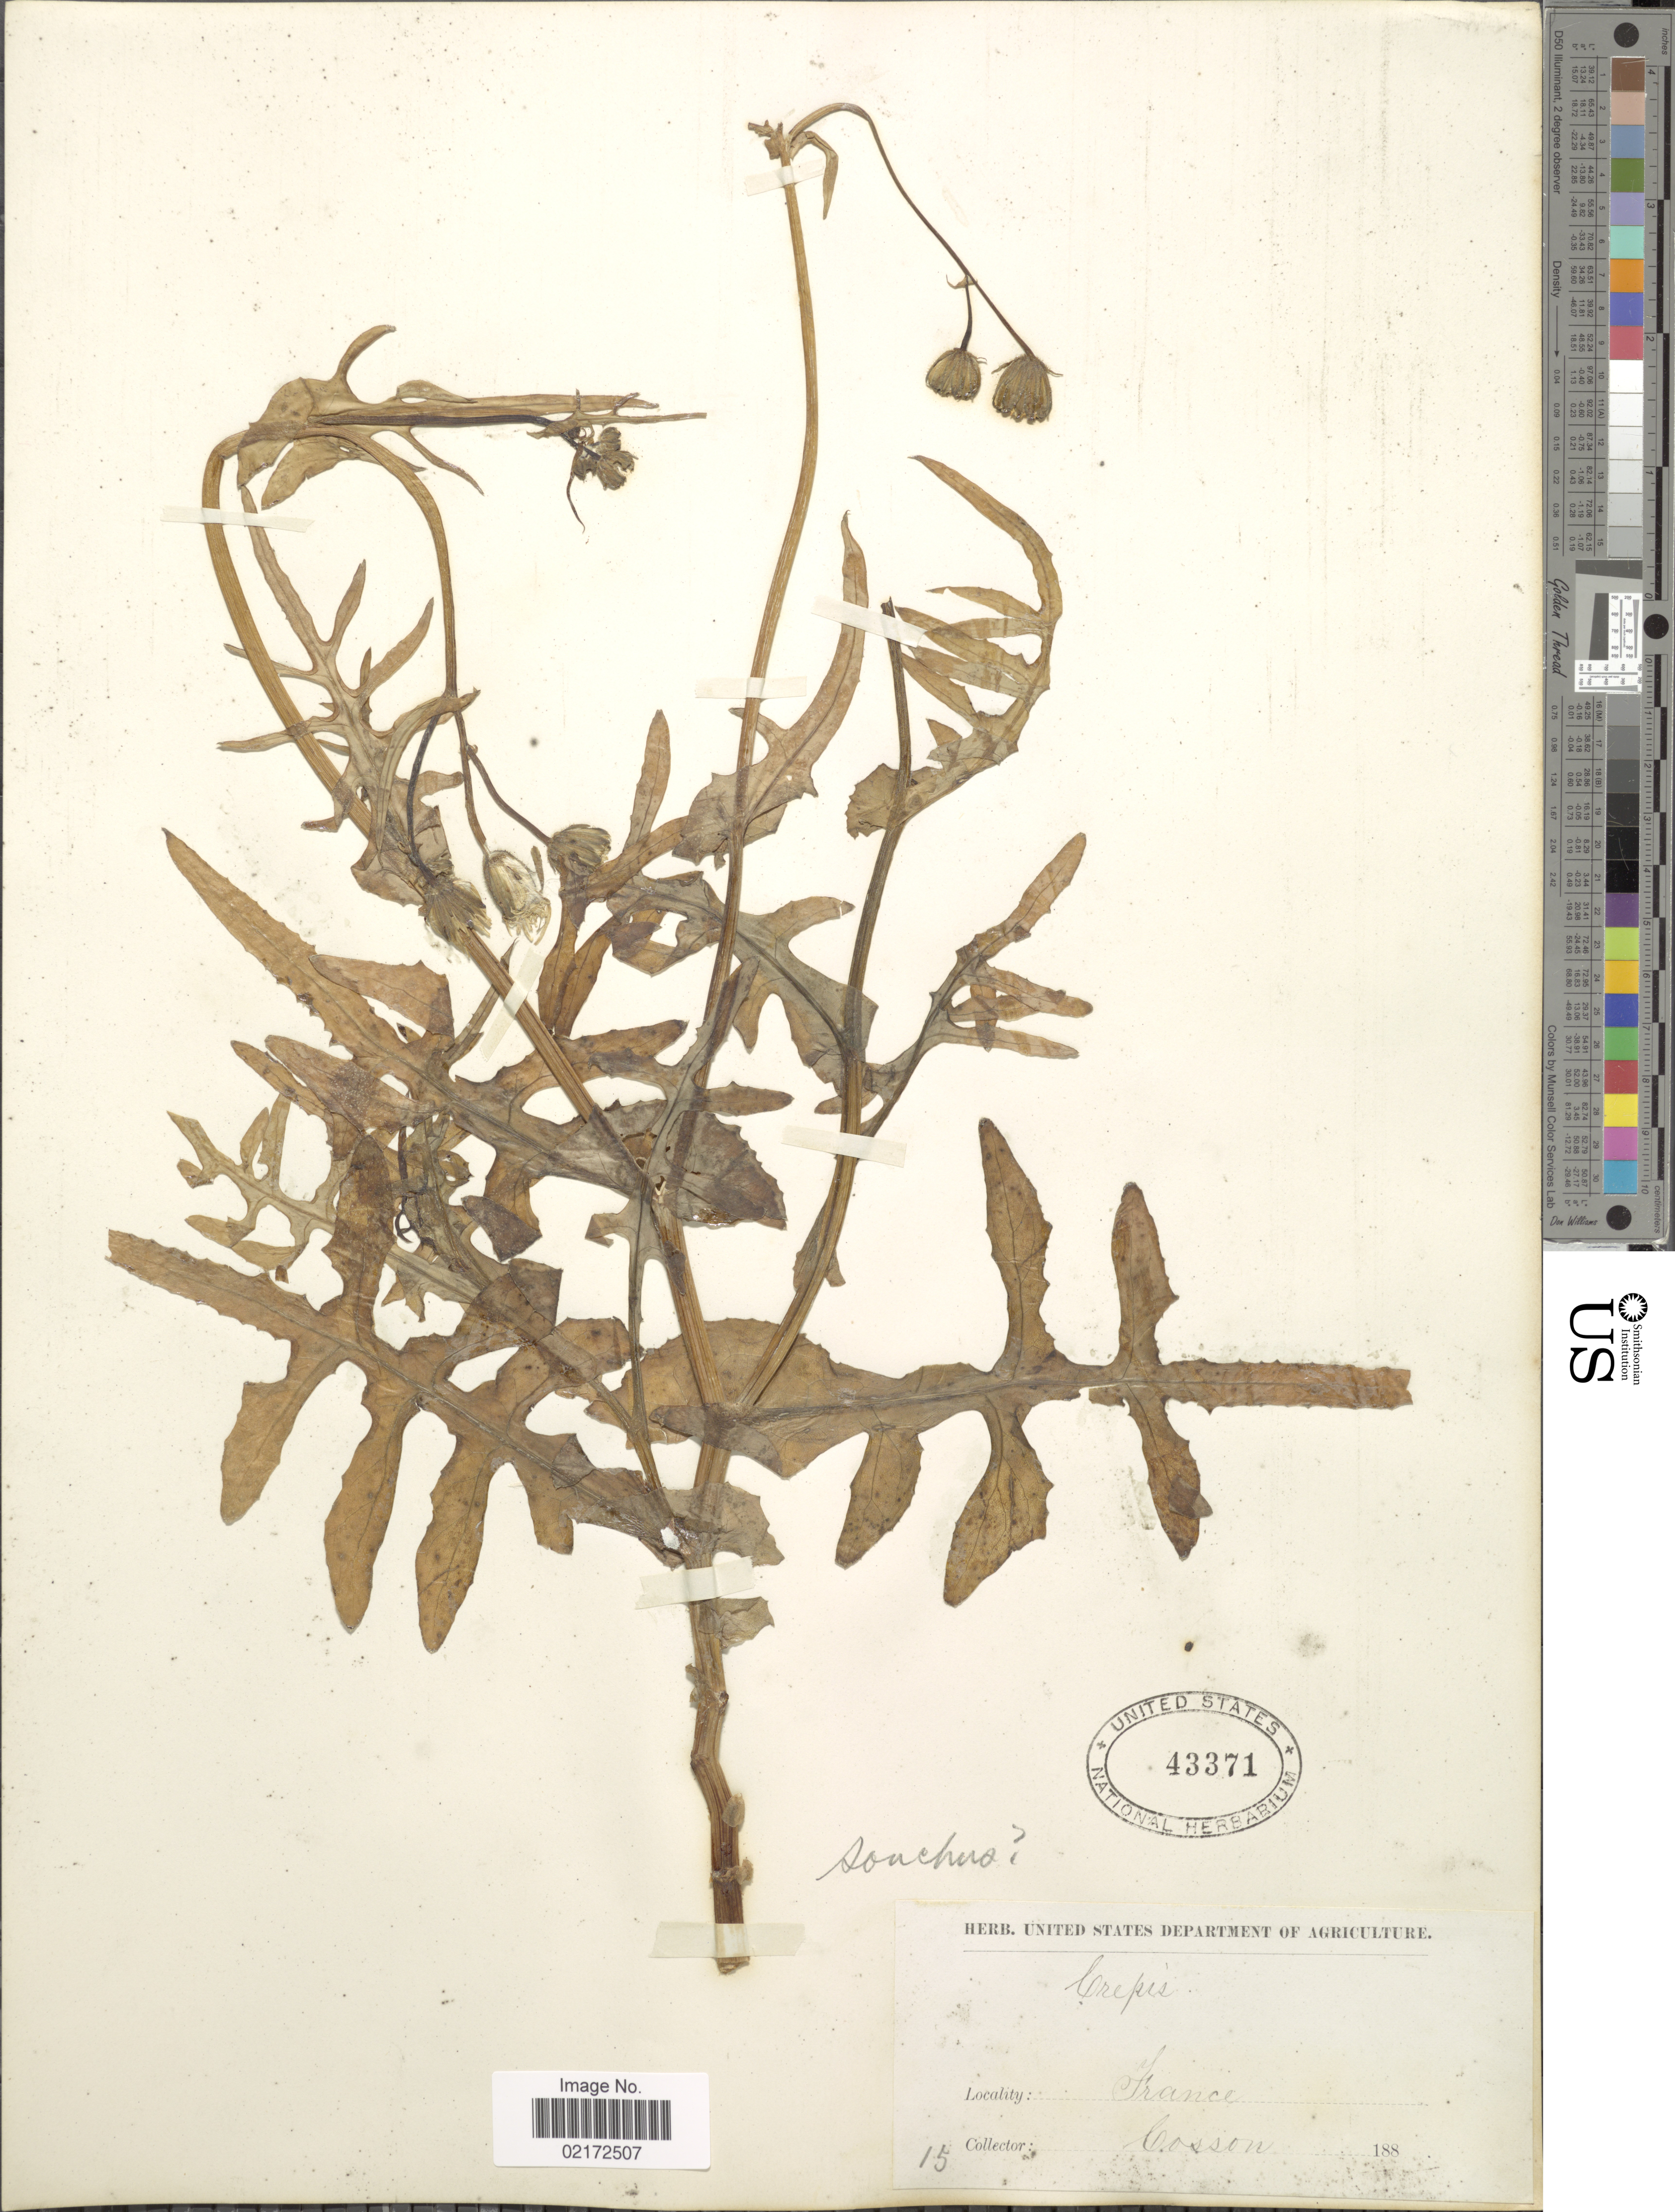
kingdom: Plantae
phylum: Tracheophyta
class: Magnoliopsida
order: Asterales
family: Asteraceae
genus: Sonchus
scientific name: Sonchus sp.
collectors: -. Cosson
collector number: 15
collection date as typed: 188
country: France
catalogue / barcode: US 43371